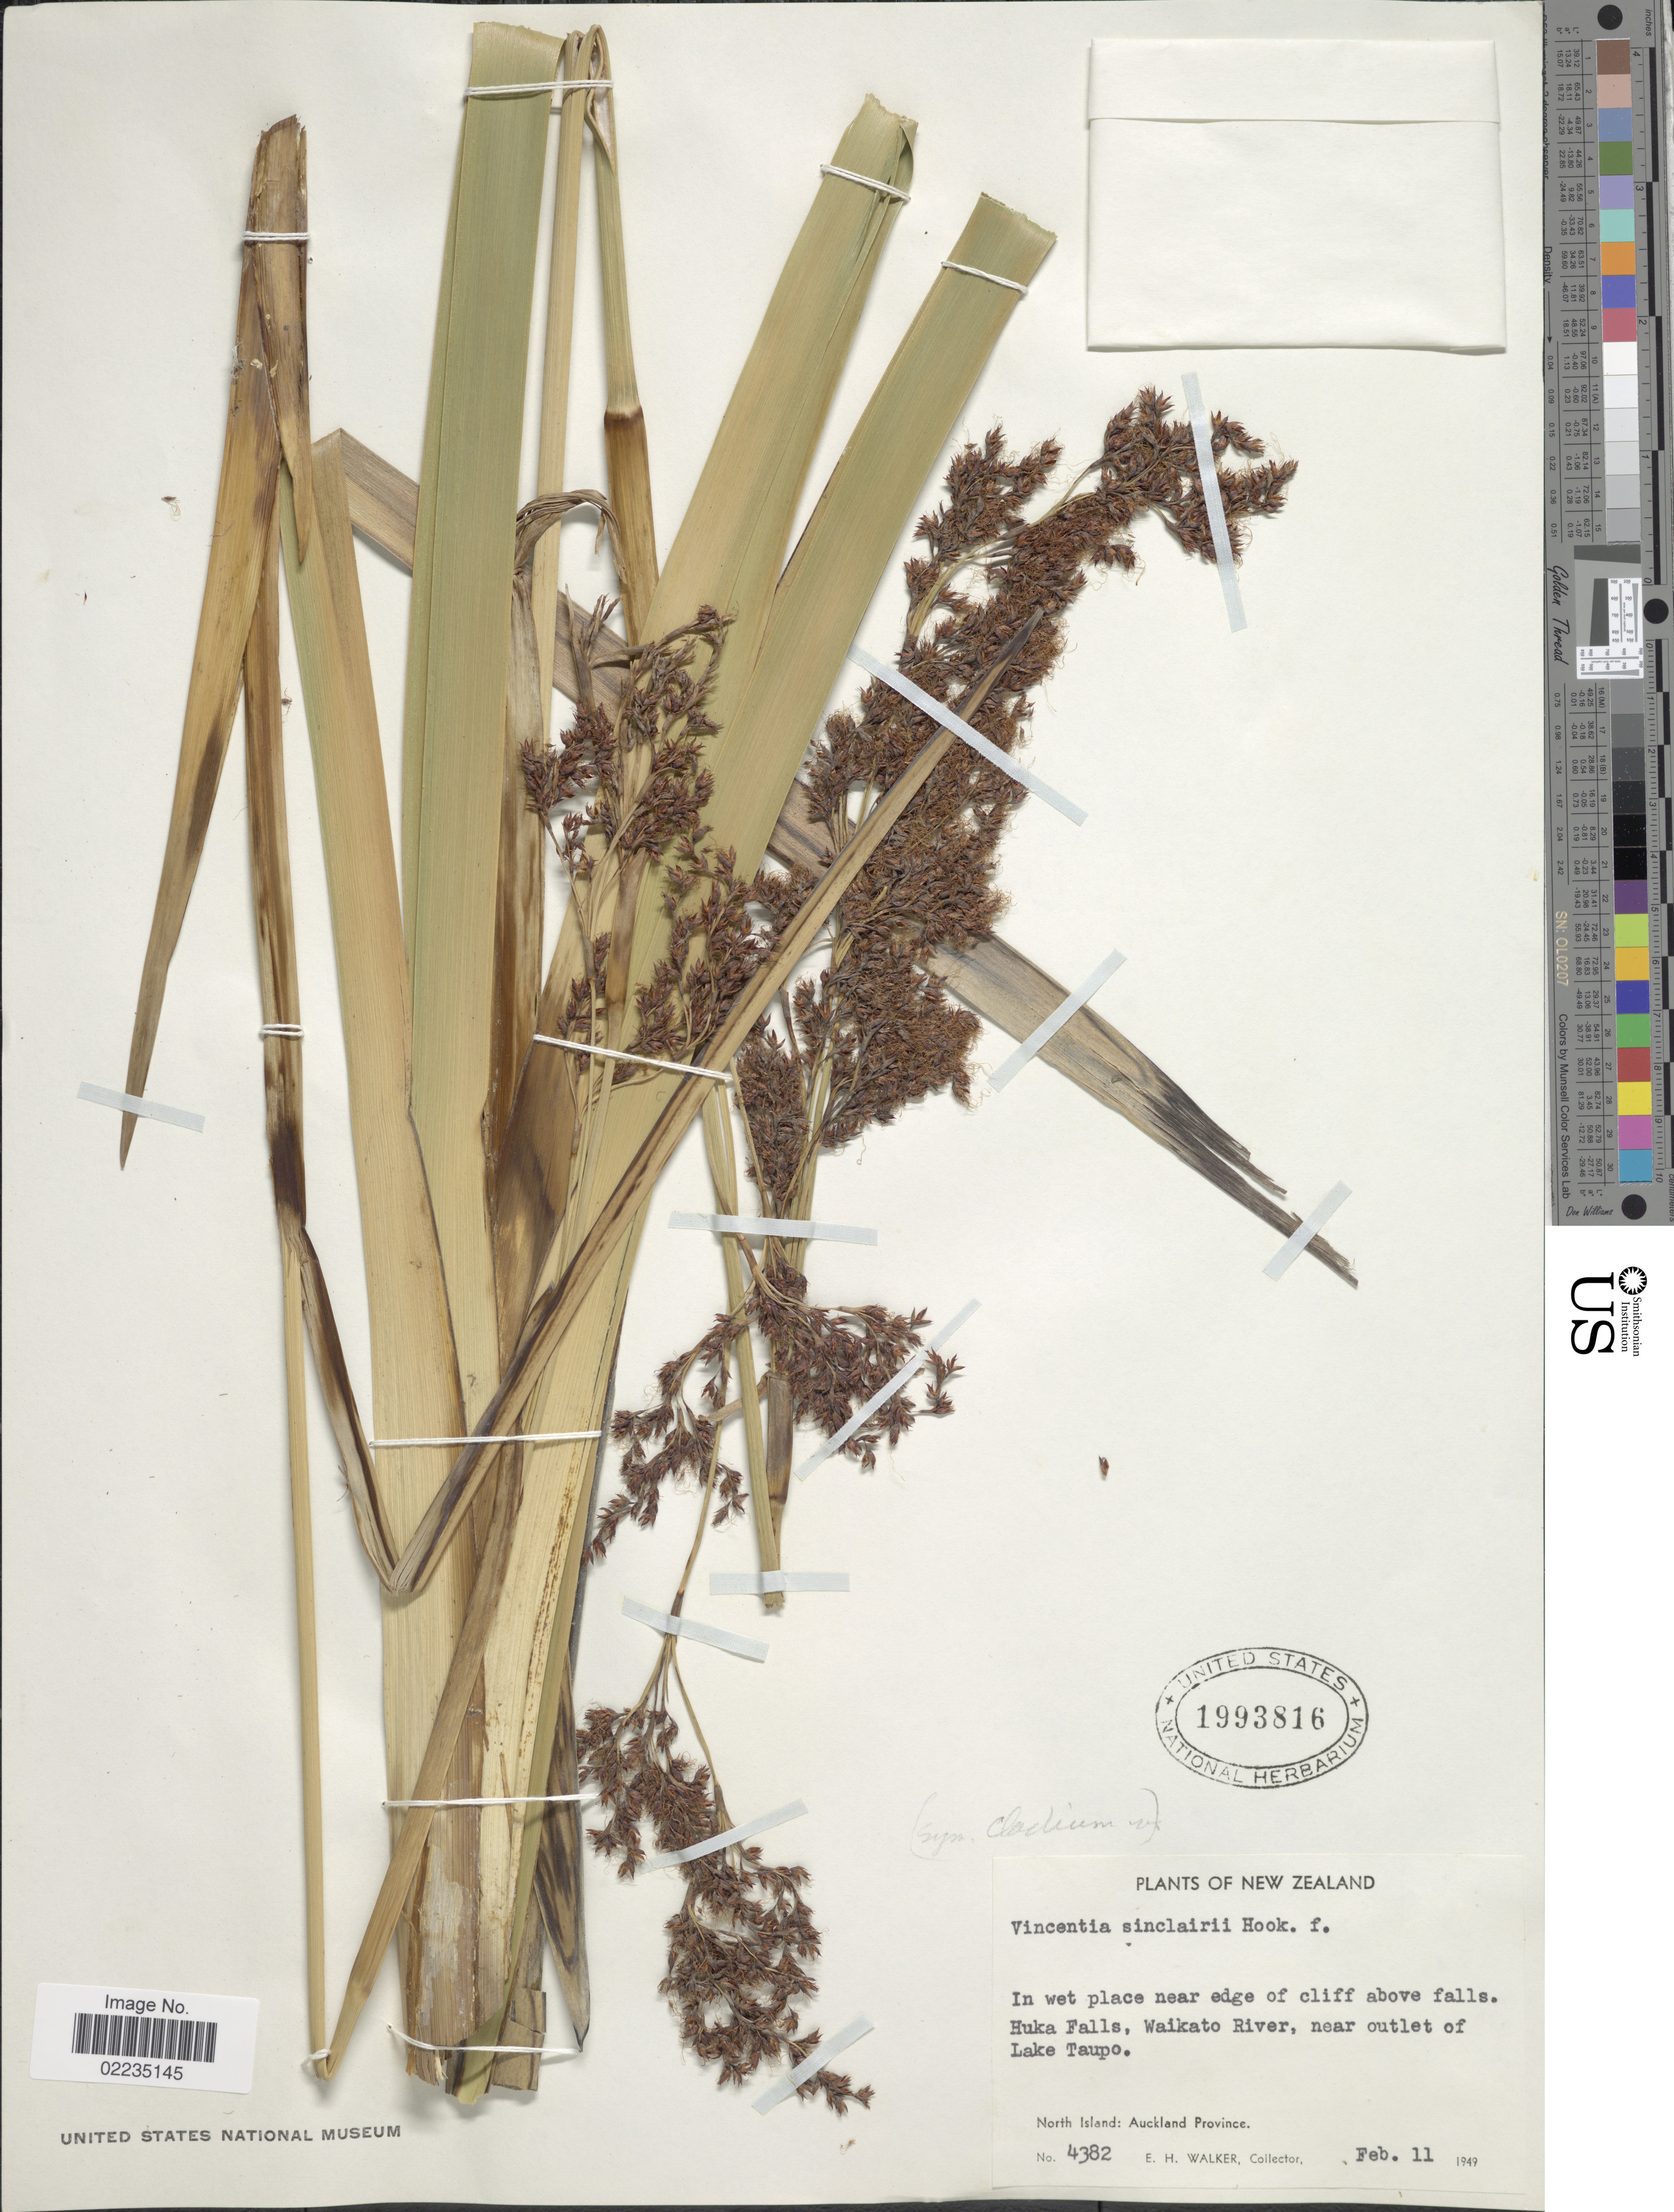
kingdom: Plantae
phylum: Tracheophyta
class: Liliopsida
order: Poales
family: Cyperaceae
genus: Machaerina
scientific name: Machaerina sinclairii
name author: (Hook. f.) T. Koyama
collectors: E. H. Walker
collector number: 4382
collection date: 1949-02-11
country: New Zealand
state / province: Auckland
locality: In wet place near edge of cliff above falls, Huka Falls, Waikato River, near outlet of Lake Tampo, North Island: Auckland Province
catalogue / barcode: US 1993816